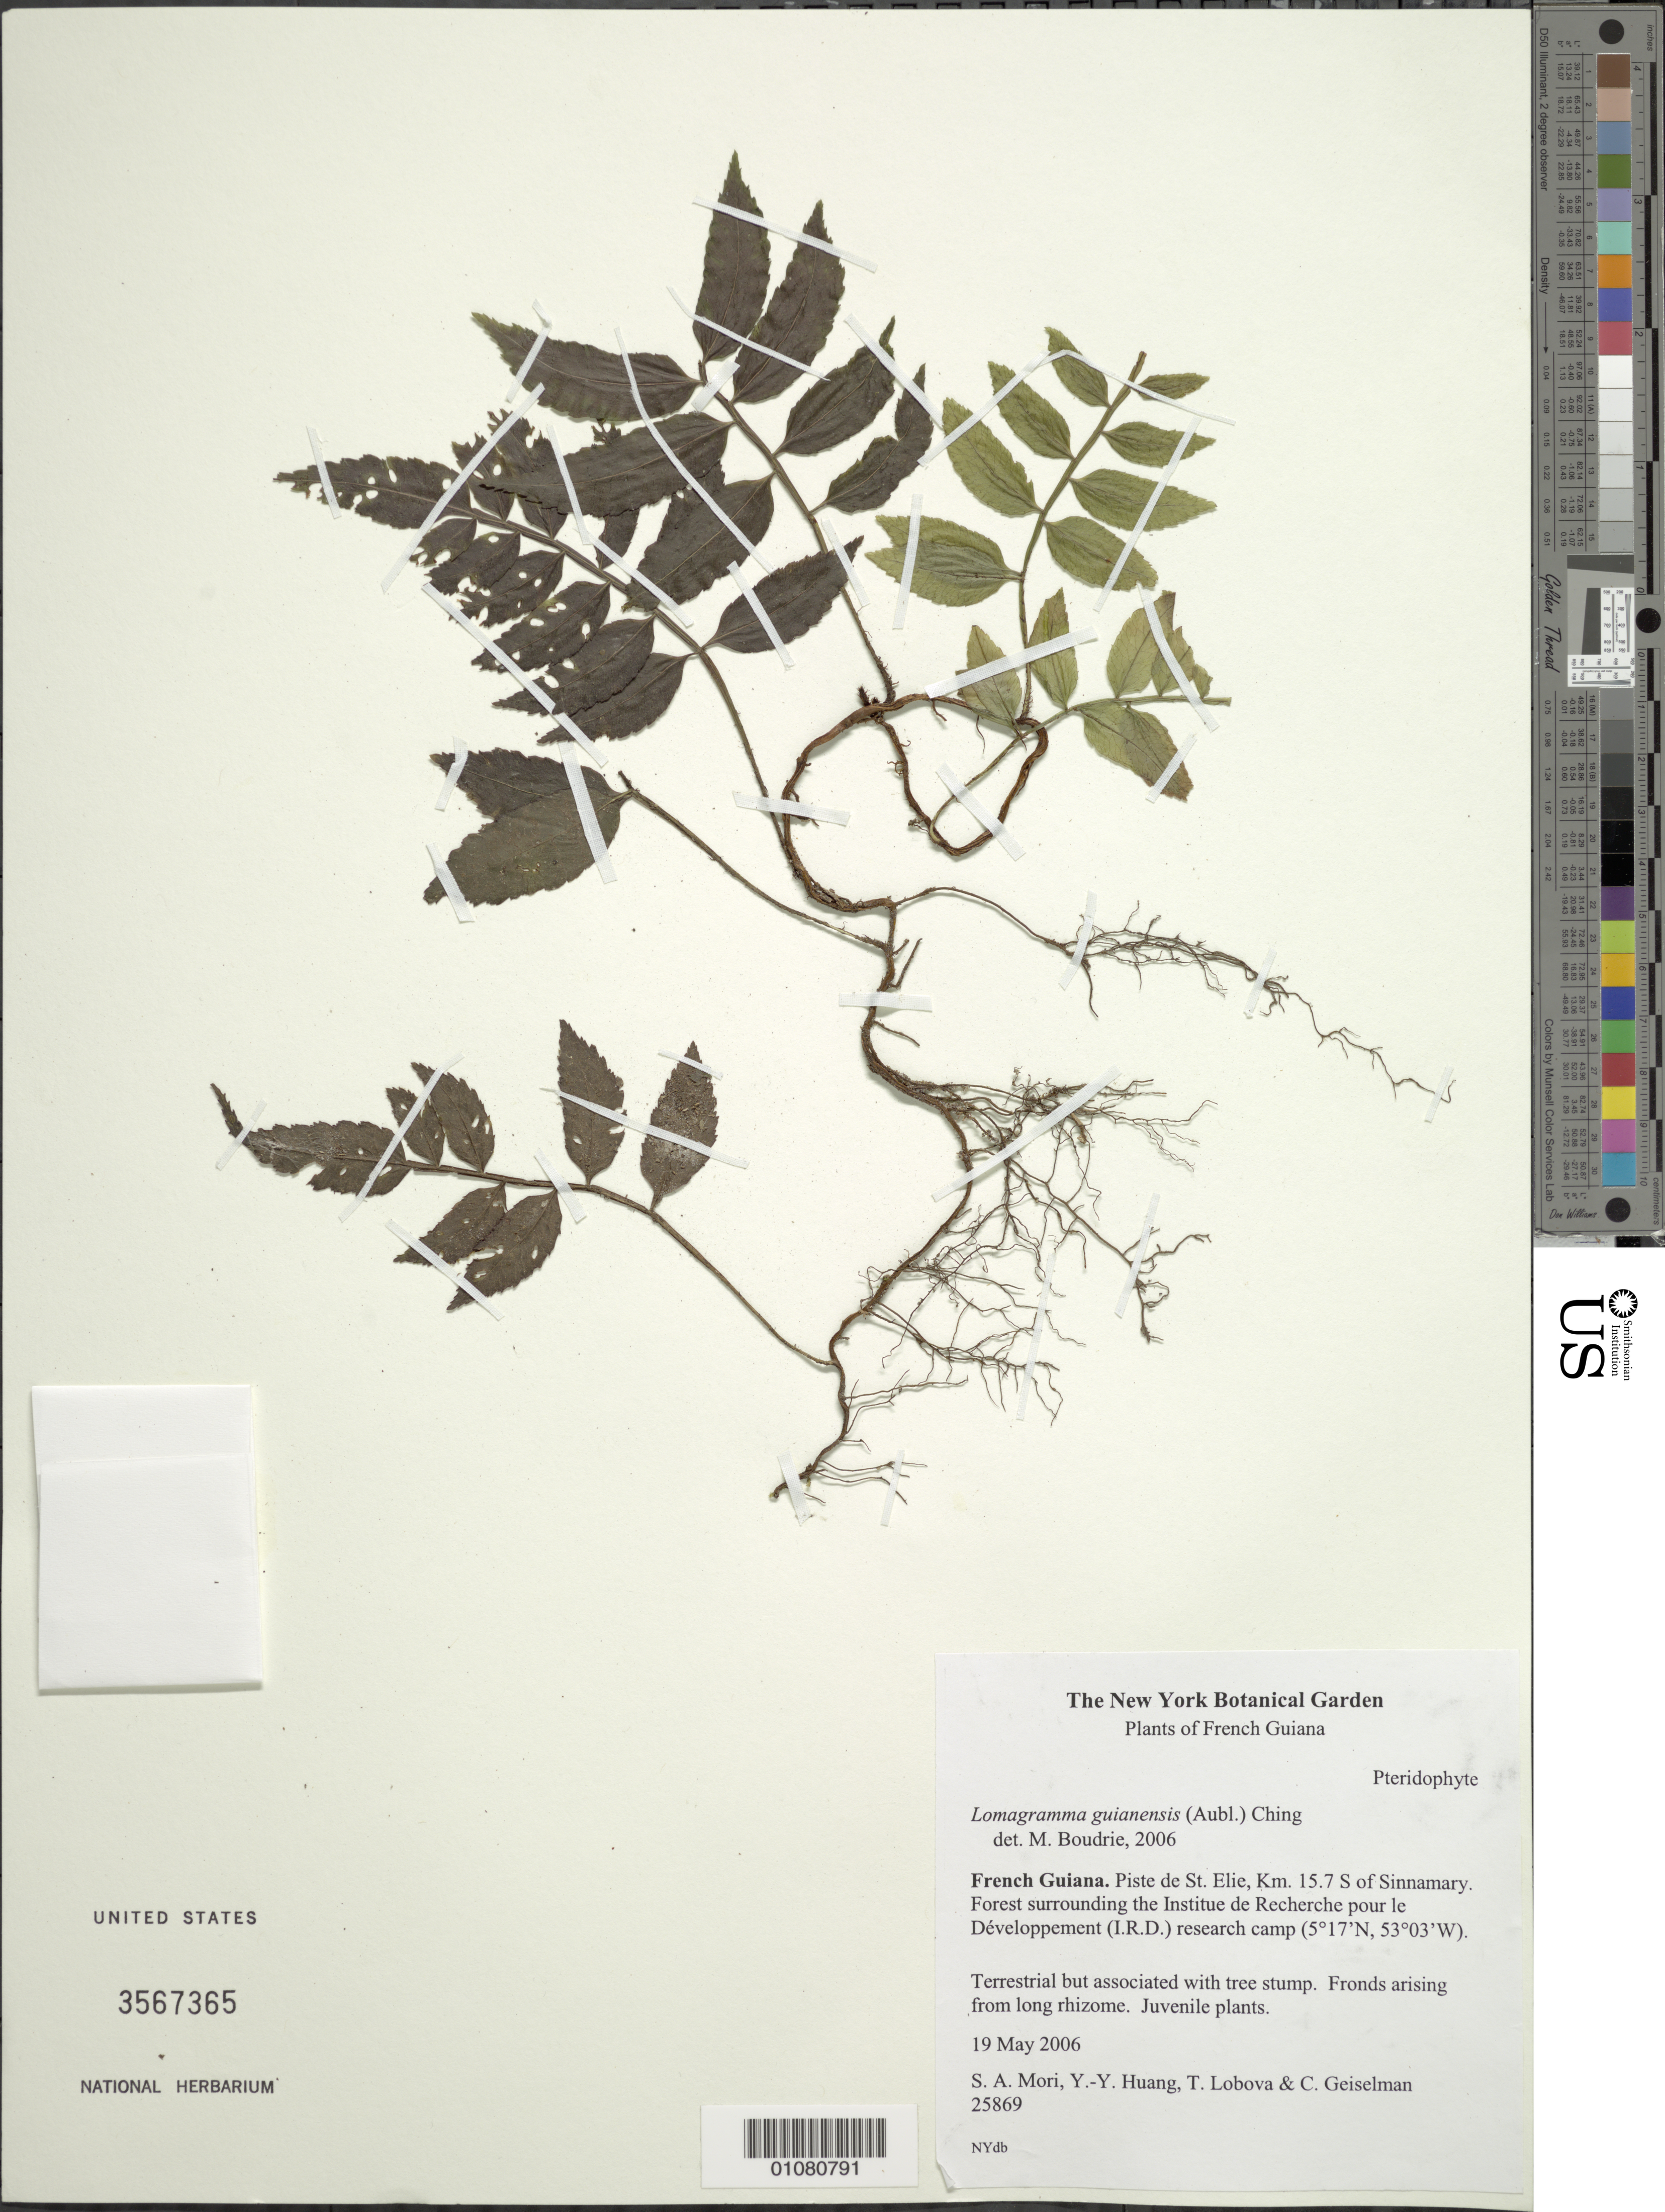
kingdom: Plantae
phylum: Tracheophyta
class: Polypodiopsida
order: Polypodiales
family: Dryopteridaceae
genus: Mickelia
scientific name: Mickelia guianensis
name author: (Aubl.) R.C. Moran et al.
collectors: S. Mori, Y. Huang, T. Lobova & C. Geiselman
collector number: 25869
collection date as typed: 19-May-06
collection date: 2006-05-19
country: French Guiana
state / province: Saint-Laurent-du-Maroni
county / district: Saül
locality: Piste de St. Elie, Km 15.7 S of Sinnamary. Forest surrounding the Institute Recherche pour le Developpement (I.R.D.) research camp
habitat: Forest. Terrestrial but associated with tree stump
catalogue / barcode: US 3567365